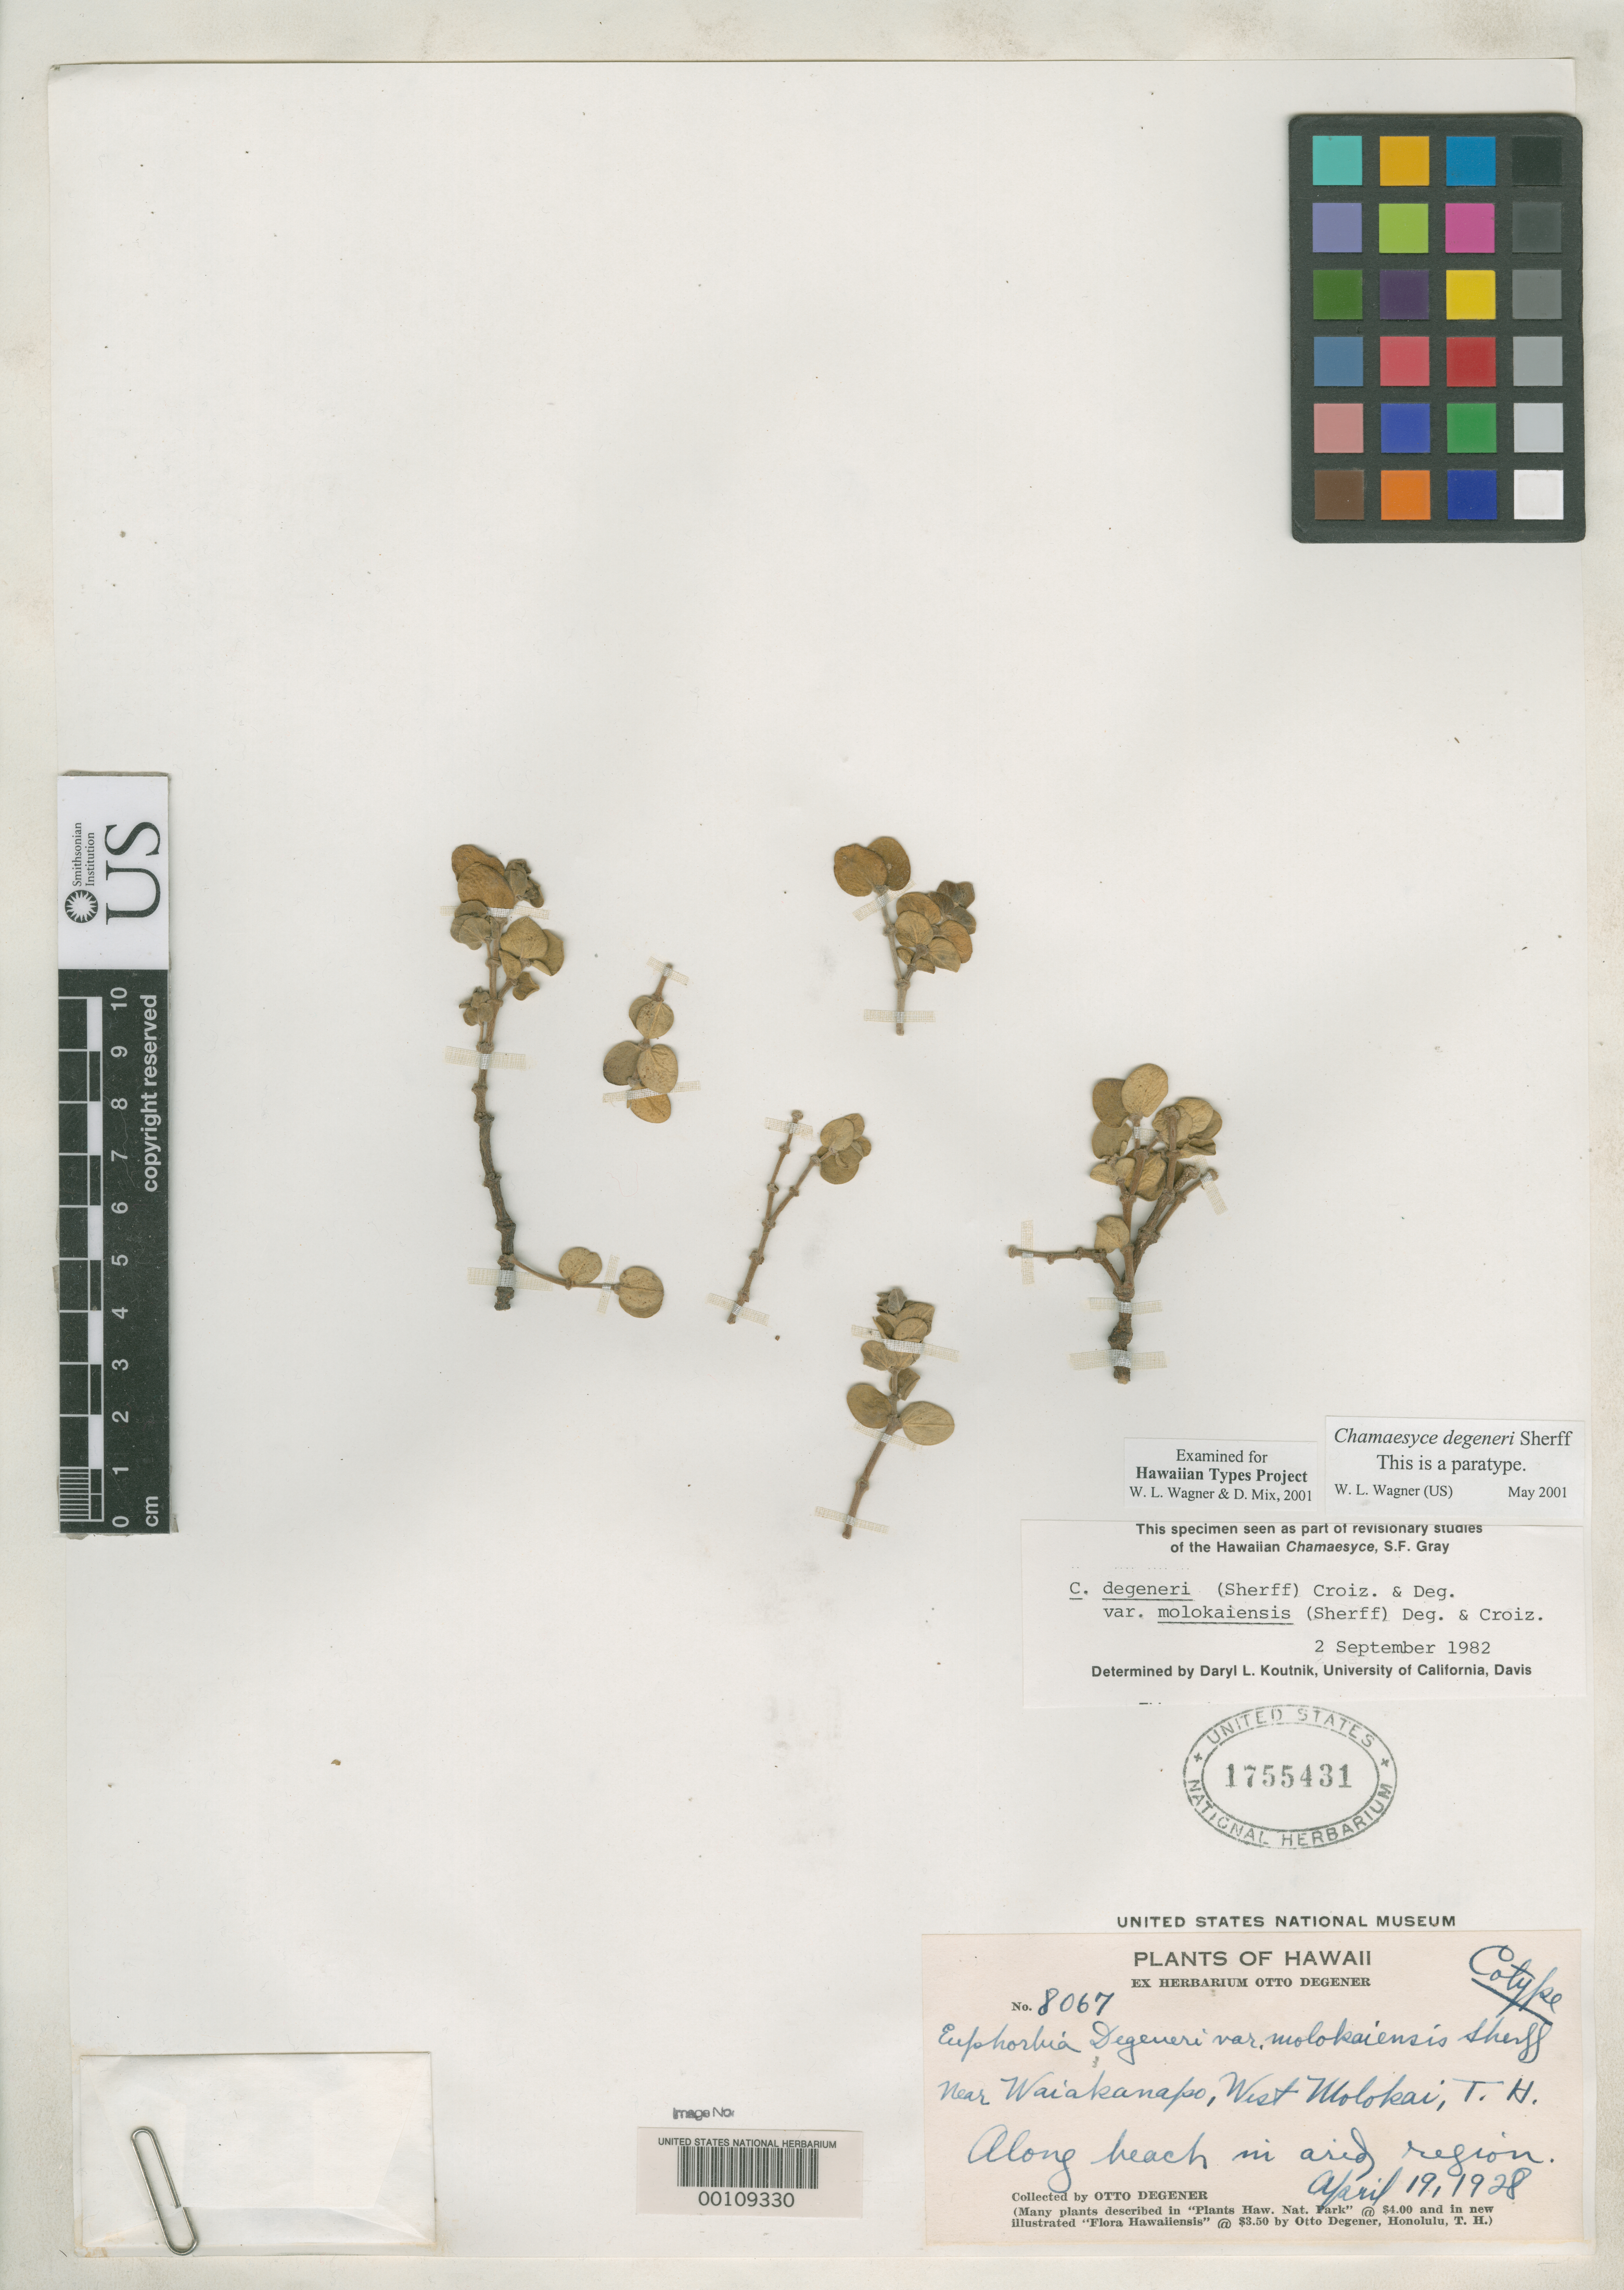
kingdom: Plantae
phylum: Tracheophyta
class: Magnoliopsida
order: Malpighiales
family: Euphorbiaceae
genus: Euphorbia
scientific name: Euphorbia degeneri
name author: Sherff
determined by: Wagner, W. L., (BOT), Smithsonian Institution - National Museum of Natural History (UNITED STATES)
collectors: O. Degener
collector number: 8067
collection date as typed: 19 Apr 1928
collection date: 1928-04-19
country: United States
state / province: Hawaii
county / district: Maui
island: Moloka'i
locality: Near Waiakanapo, west Molikai.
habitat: Along beach in arid region.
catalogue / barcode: US 1755431